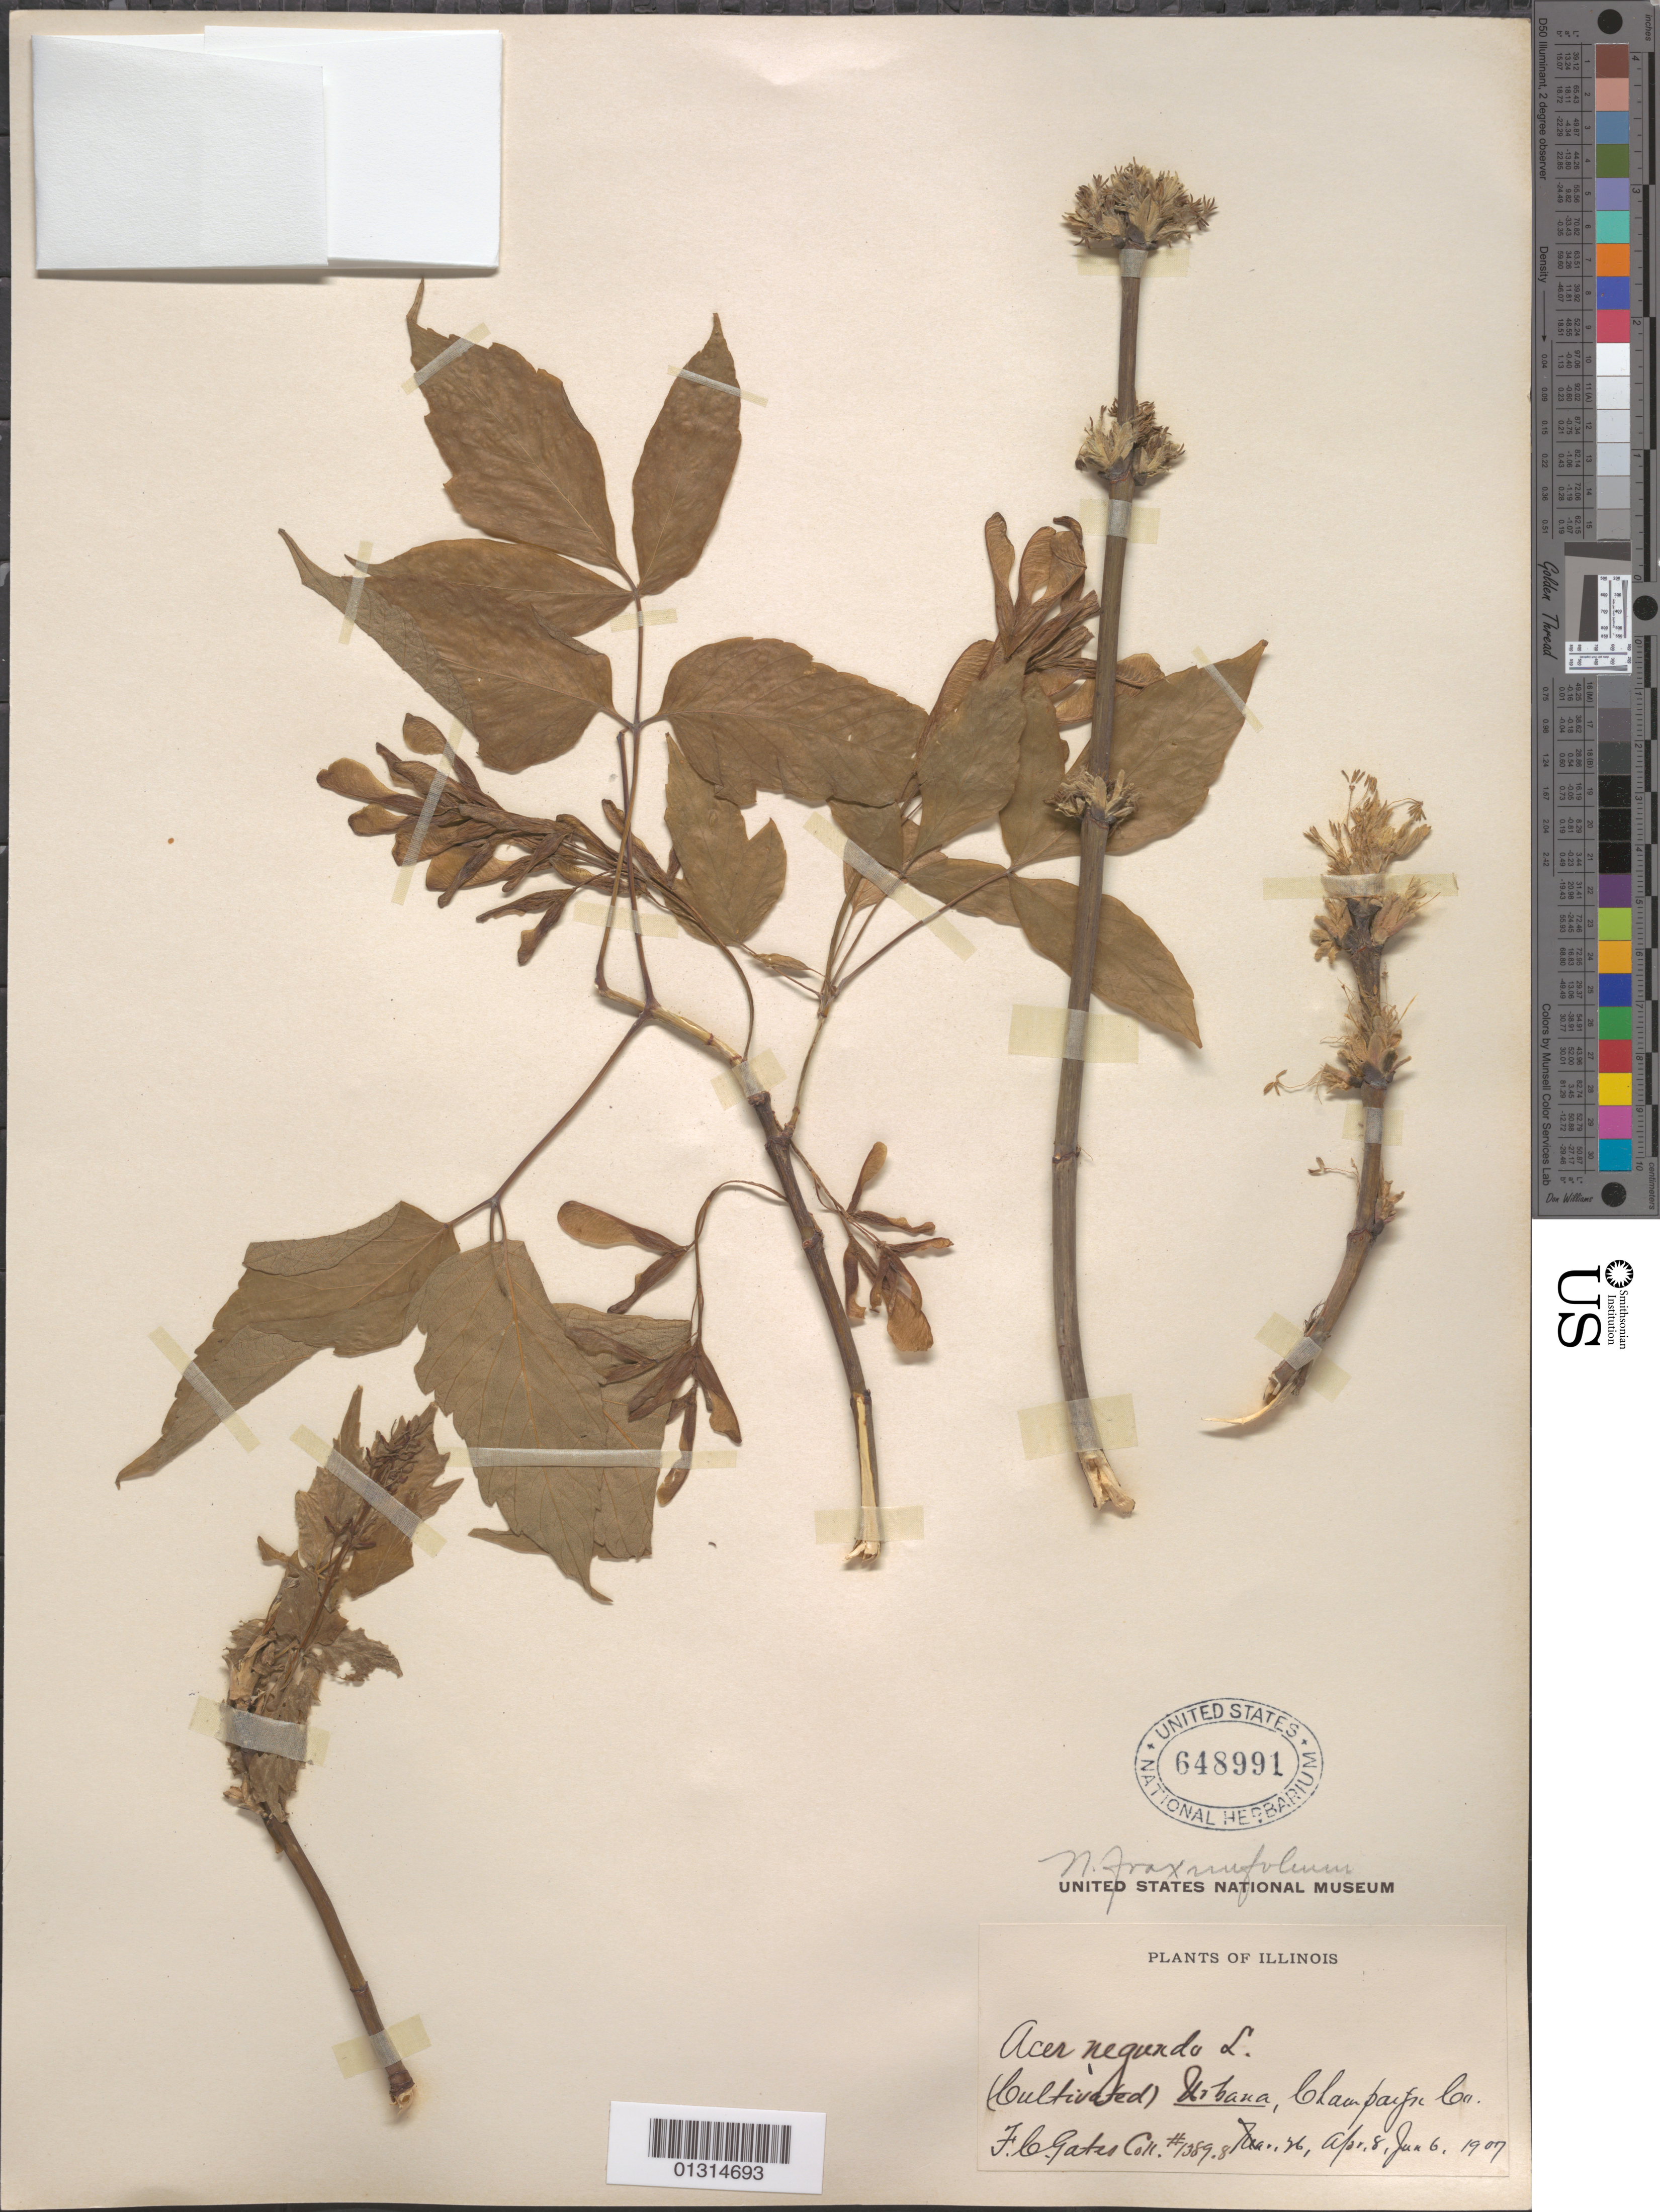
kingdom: Plantae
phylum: Tracheophyta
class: Magnoliopsida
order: Sapindales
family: Sapindaceae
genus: Acer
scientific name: Acer negundo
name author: L.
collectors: F. C. Gates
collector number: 1389.8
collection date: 1907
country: United States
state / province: Illinois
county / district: Champaign County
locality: Champaign County, Urbana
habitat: Cultivated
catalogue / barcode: US 648991